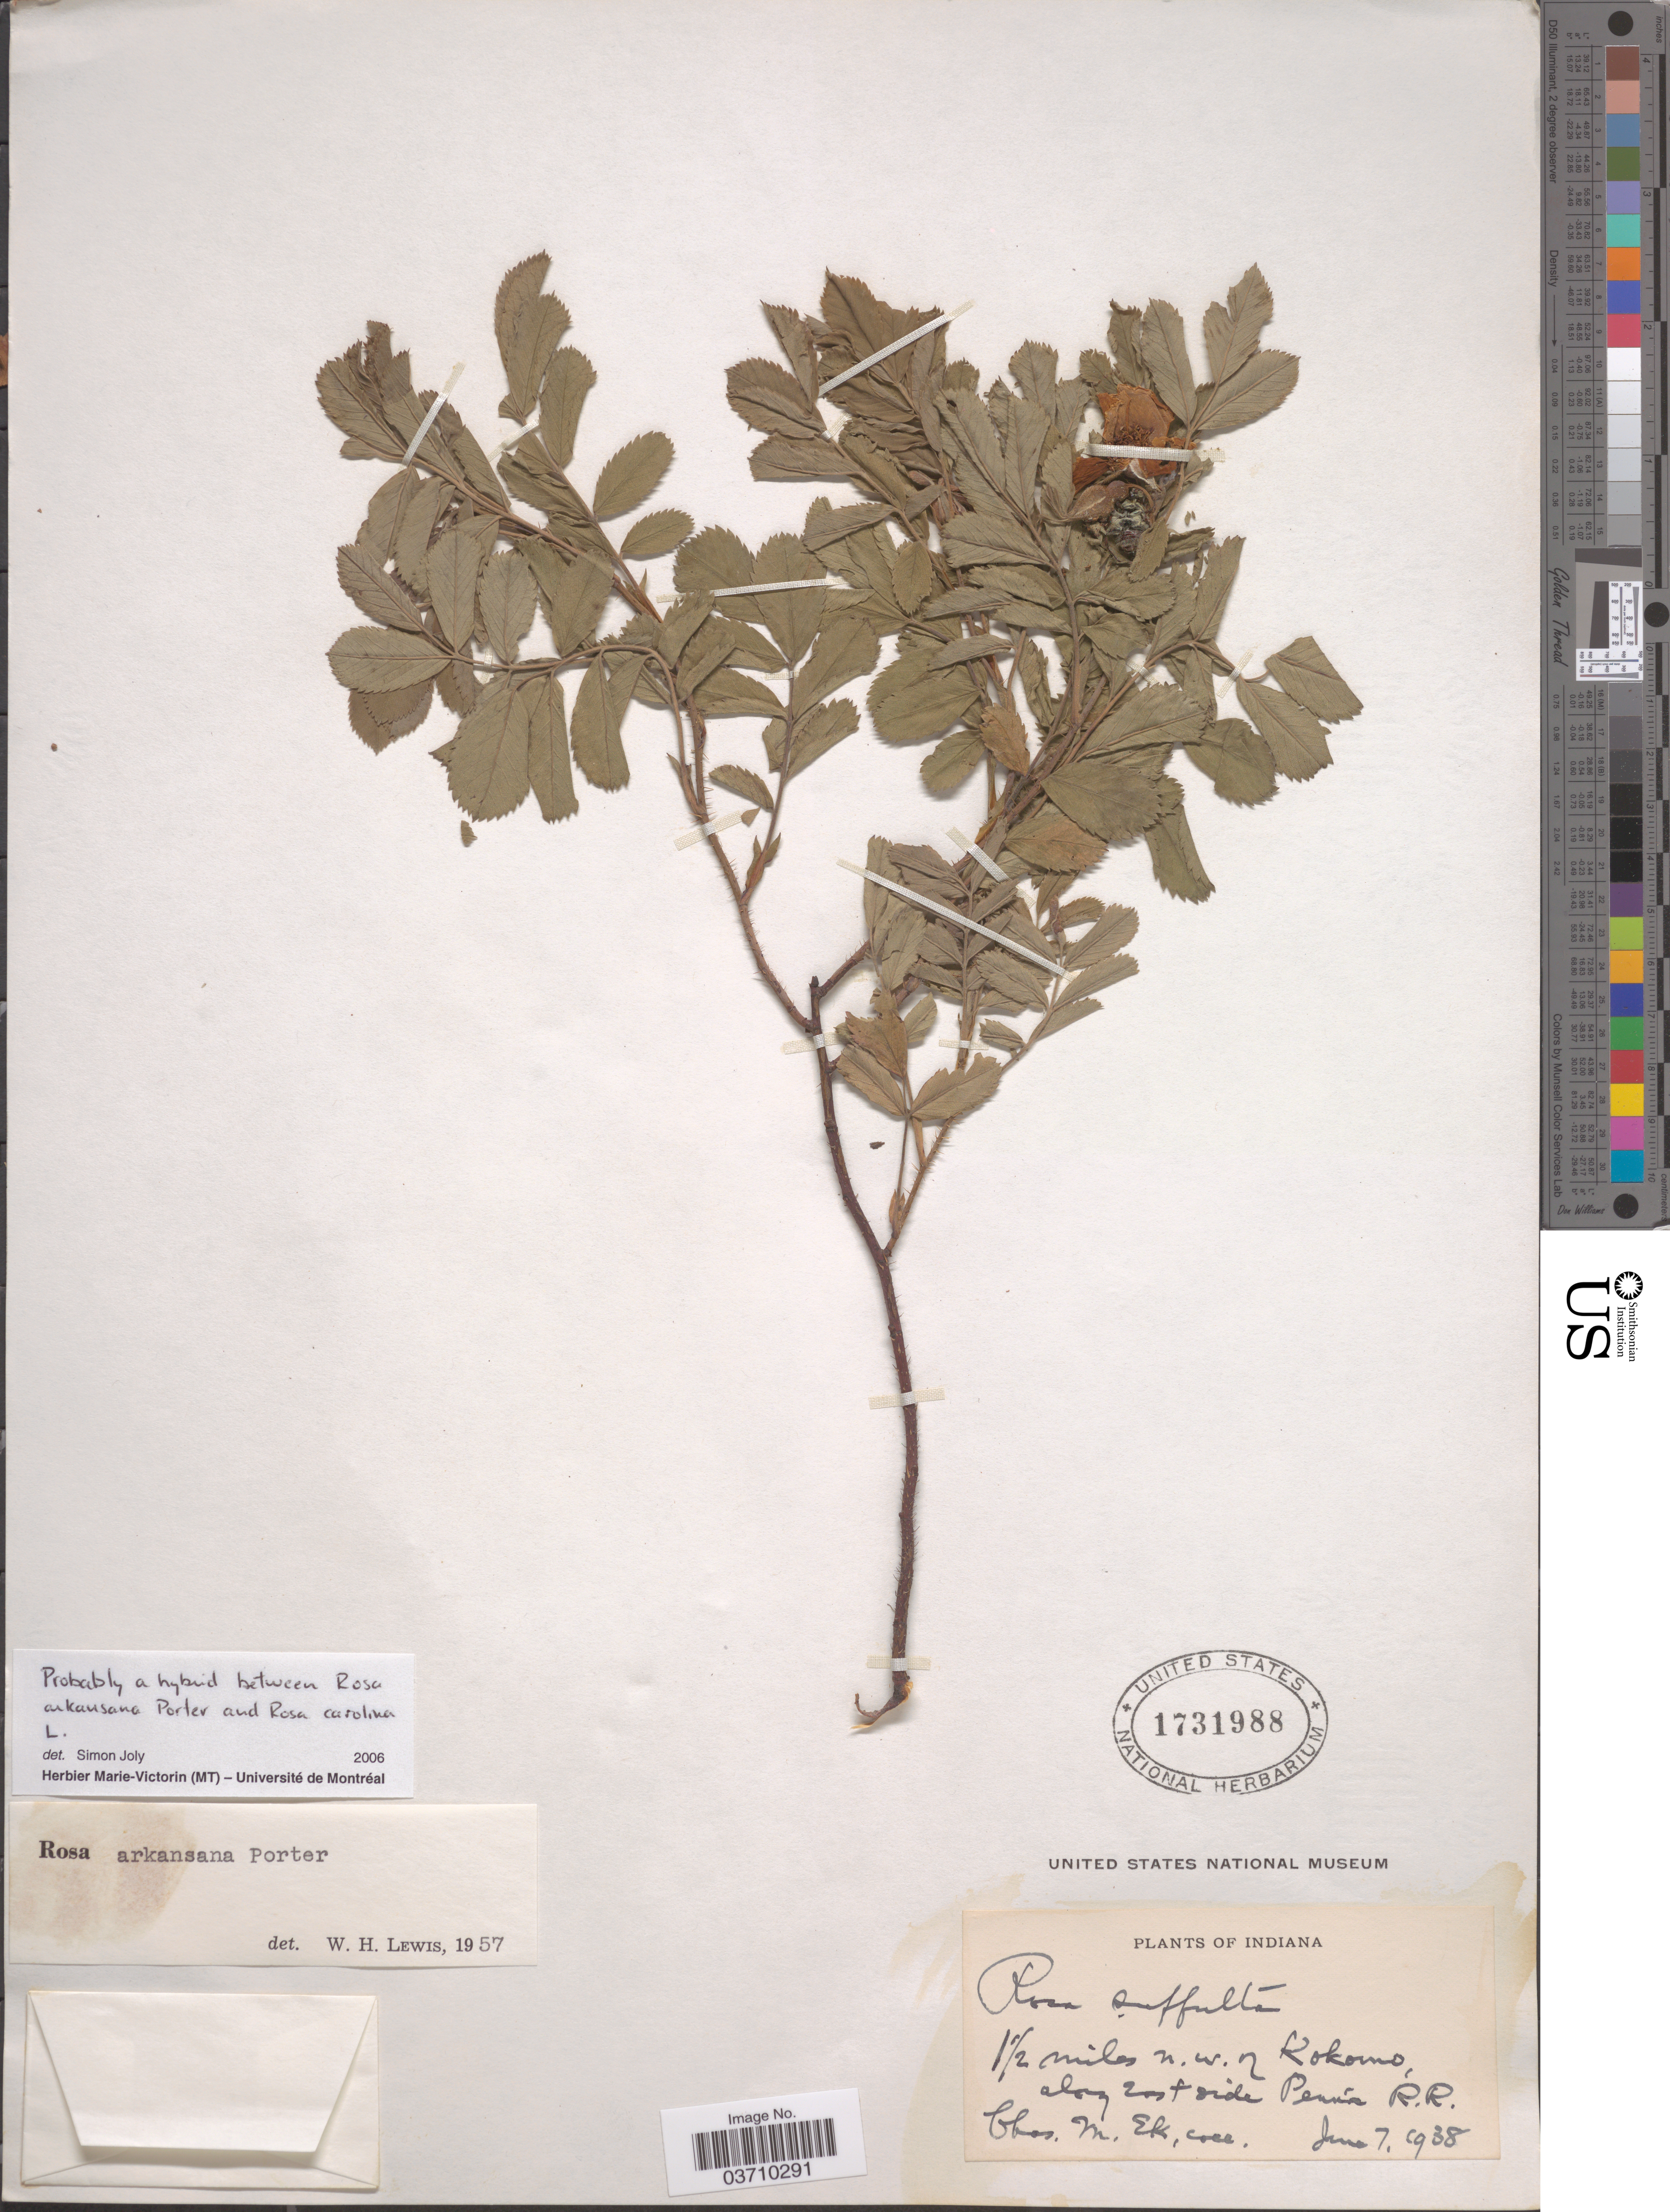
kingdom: Plantae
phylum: Tracheophyta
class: Magnoliopsida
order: Rosales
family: Rosaceae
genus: Rosa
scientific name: Rosa arkansana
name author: Porter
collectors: C. Ek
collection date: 1938-06-07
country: United States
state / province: Indiana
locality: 1½ miles n.w. of Kokomo, along east side Peoria R. R.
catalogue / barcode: US 1731988